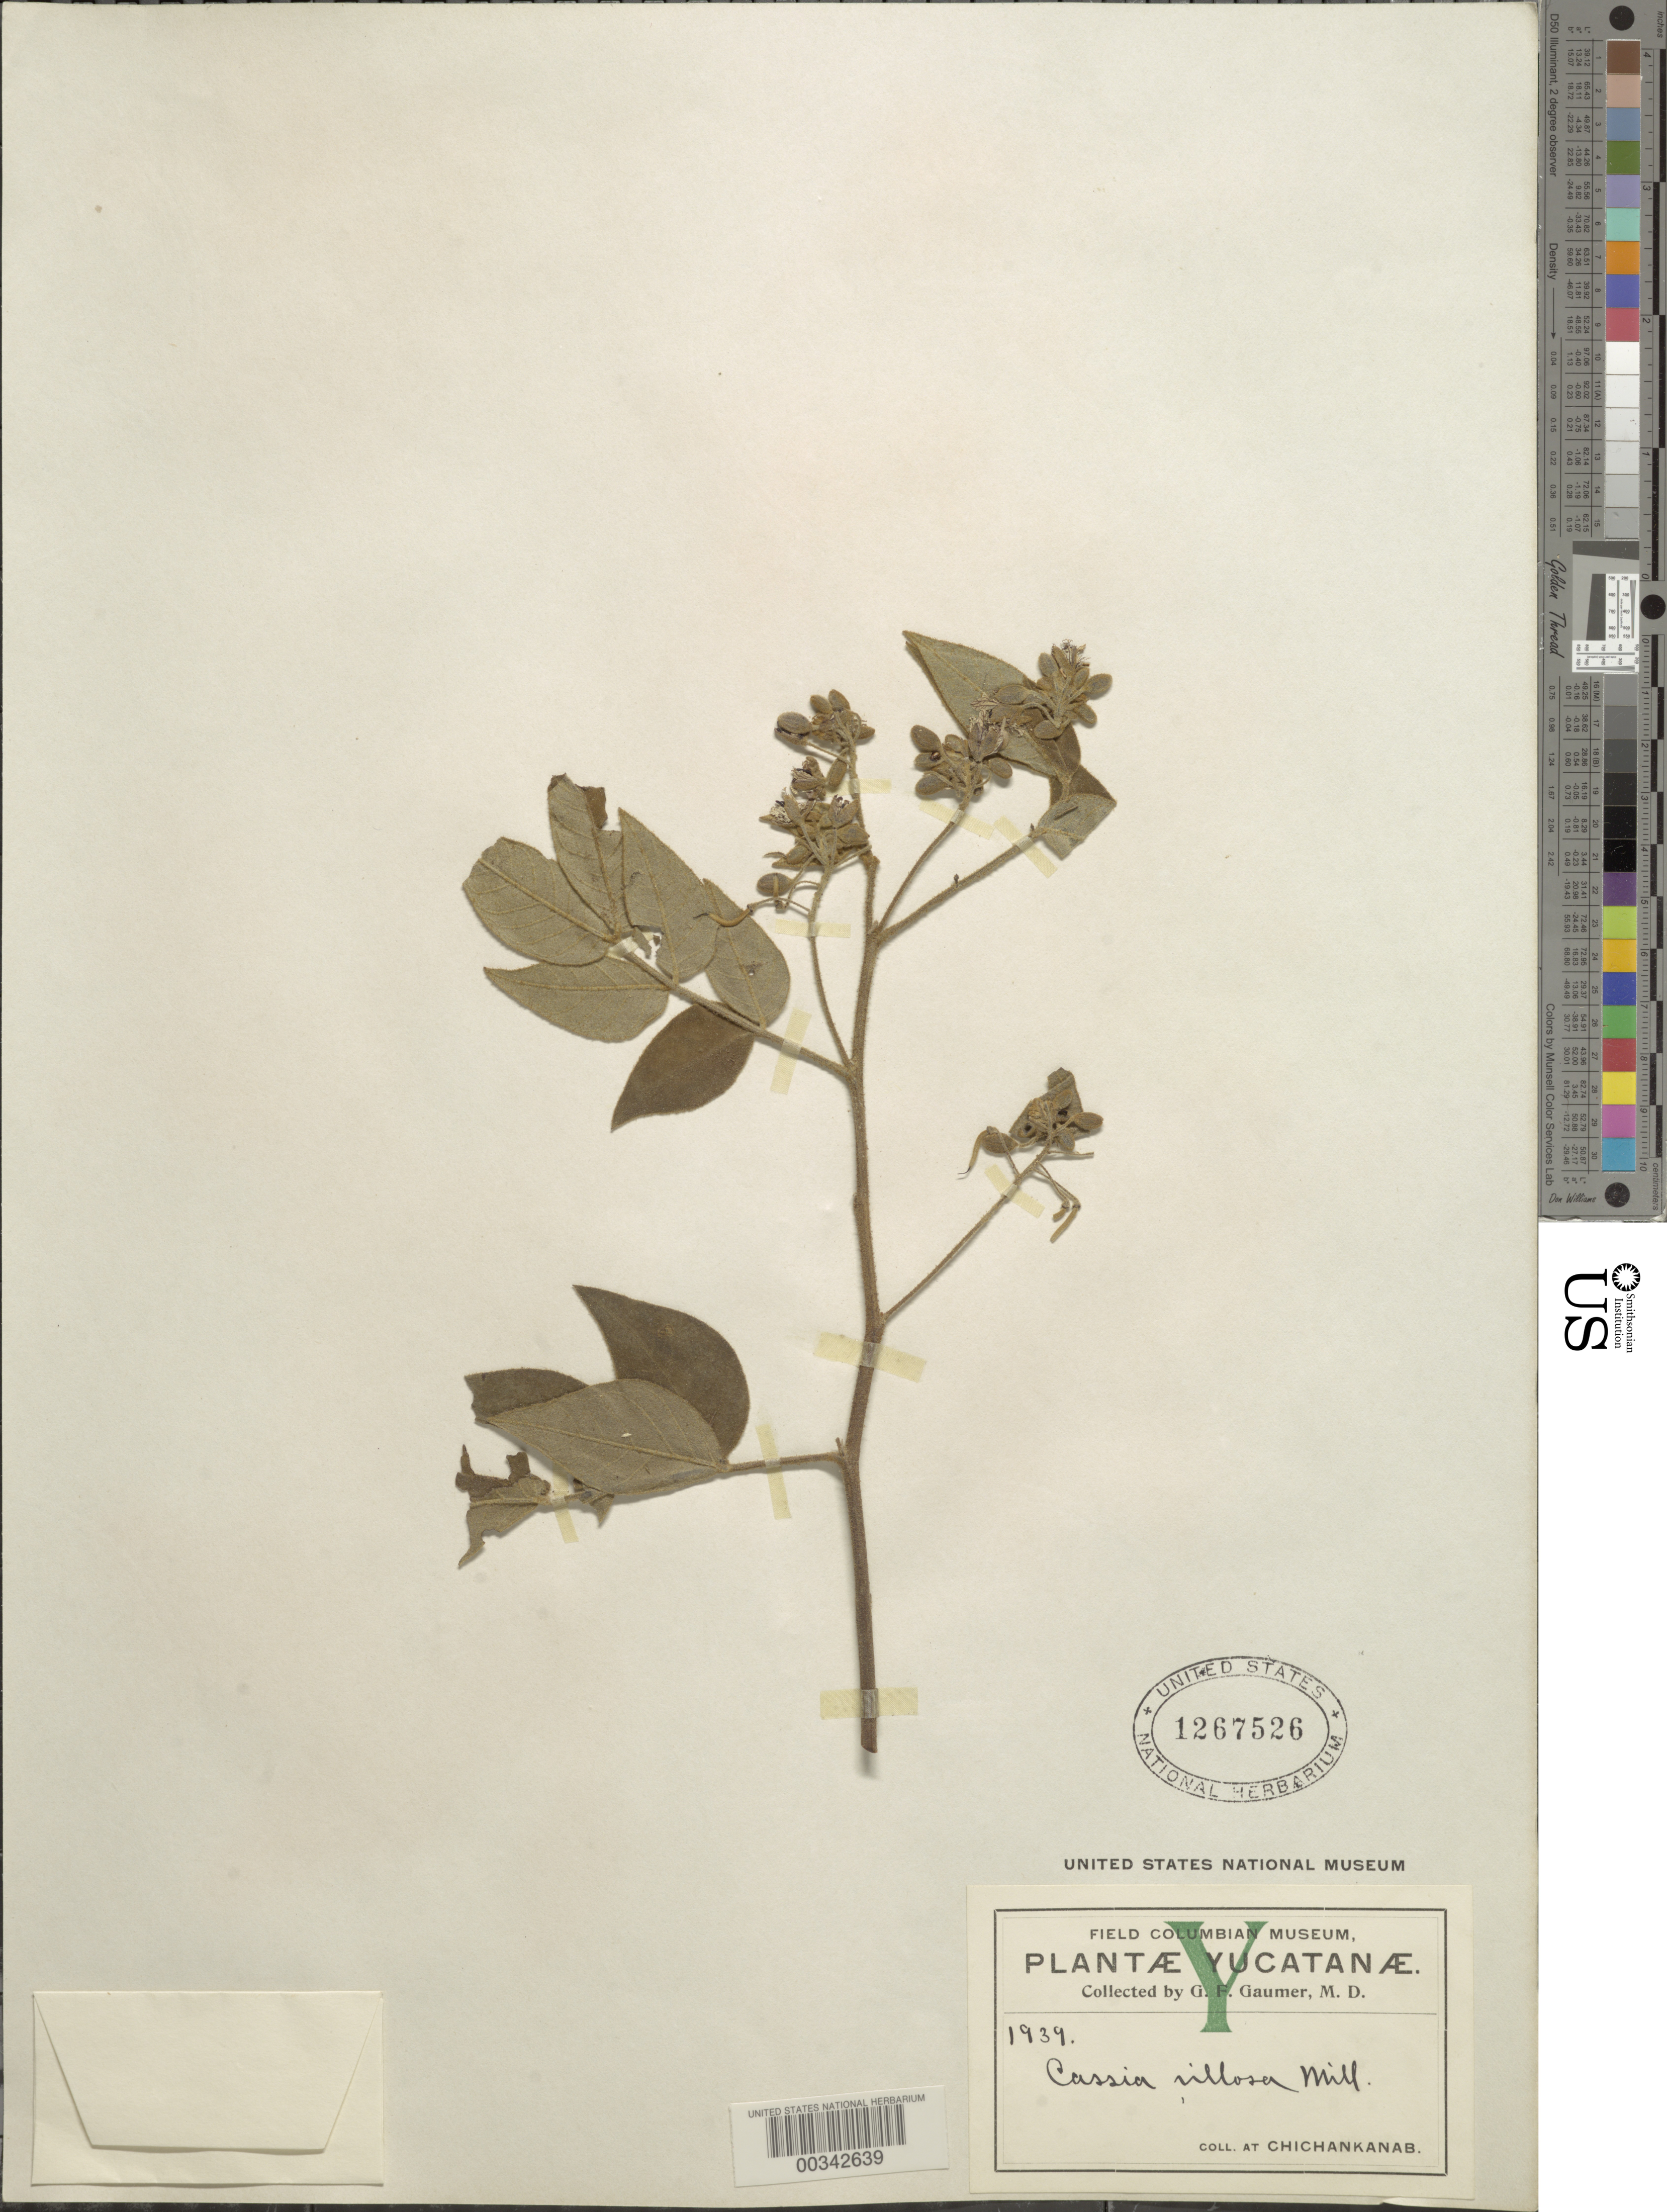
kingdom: Plantae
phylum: Tracheophyta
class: Magnoliopsida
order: Fabales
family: Fabaceae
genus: Senna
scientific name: Senna villosa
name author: (Mill.) H.S. Irwin & Barneby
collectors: G. F. Gaumer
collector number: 1939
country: Mexico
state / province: Yucatán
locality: Chichankanab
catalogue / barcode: US 1267526